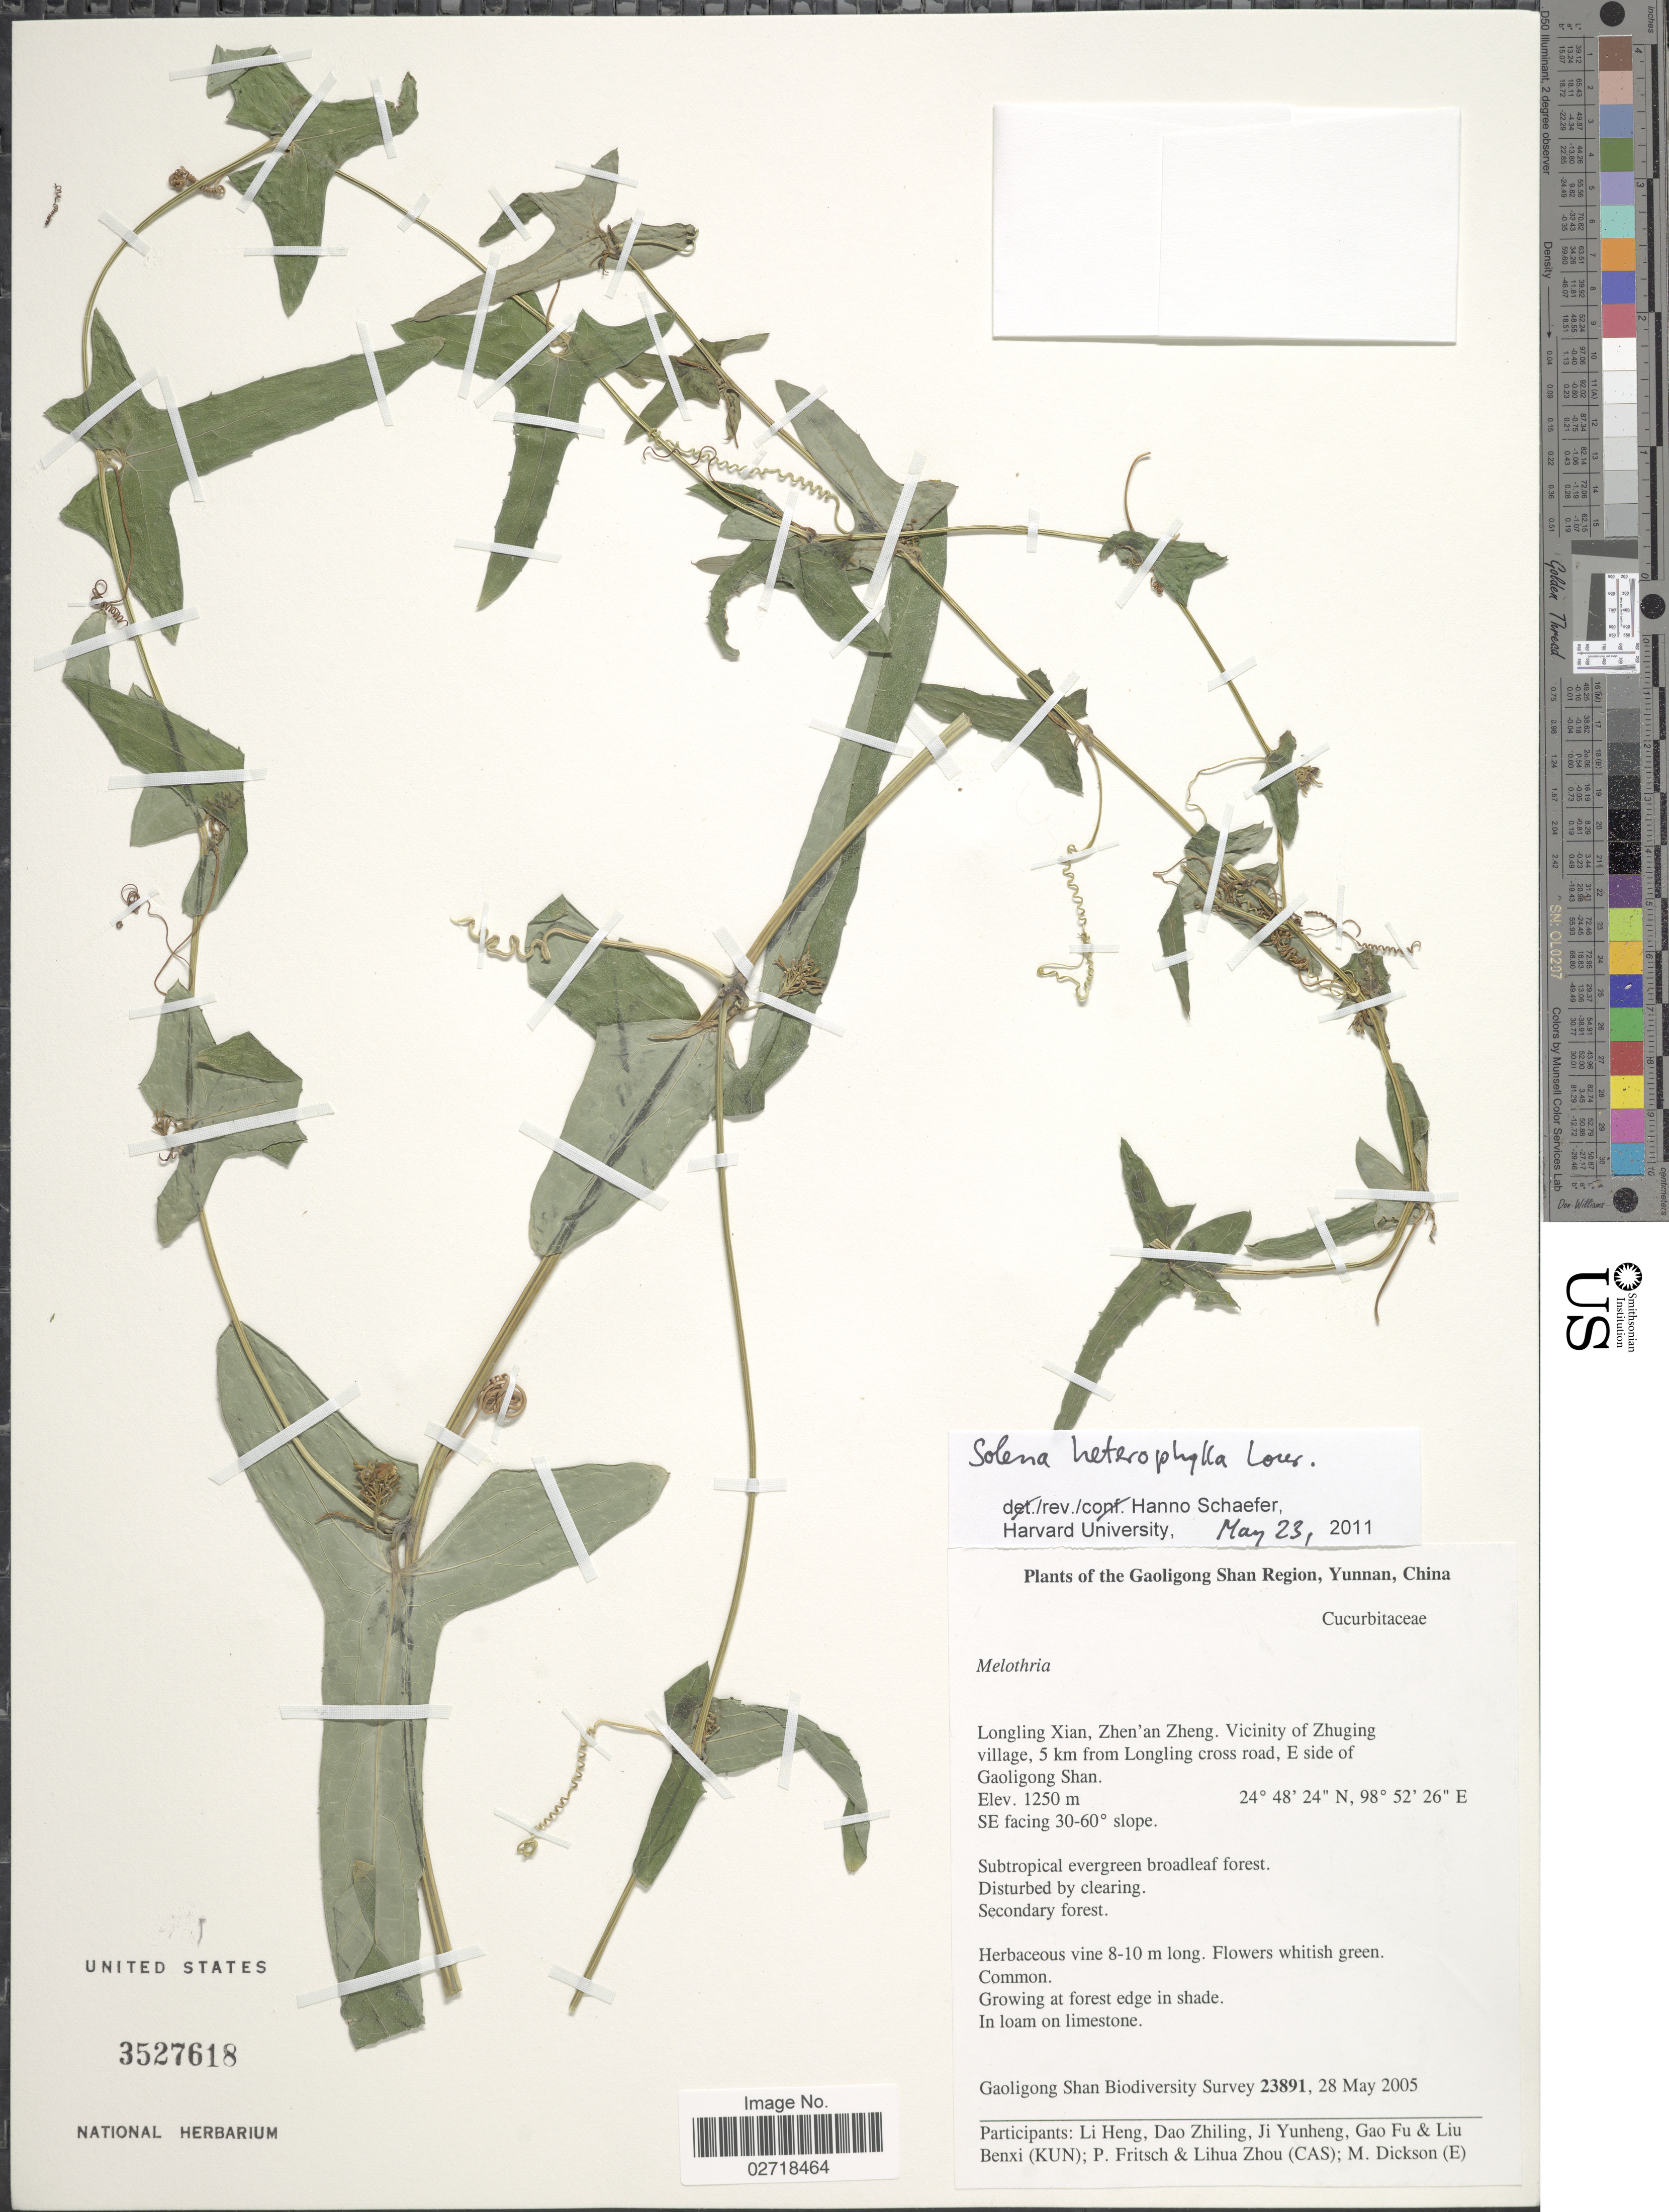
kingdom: Plantae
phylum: Tracheophyta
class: Magnoliopsida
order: Cucurbitales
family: Cucurbitaceae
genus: Solena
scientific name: Solena heterophylla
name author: Lour.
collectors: Gaoligong Shan Biodiversity Survey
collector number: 23891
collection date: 2005-05-28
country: China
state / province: Yunnan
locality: Gaoligong Shan Region, Longling Xian, Zhen'an Zheng Vicinity of Zhuging village, 5 km from Longling cross road E side of Gaoligong Shan. SE facing 30-60° slope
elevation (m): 1250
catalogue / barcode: US 3527618